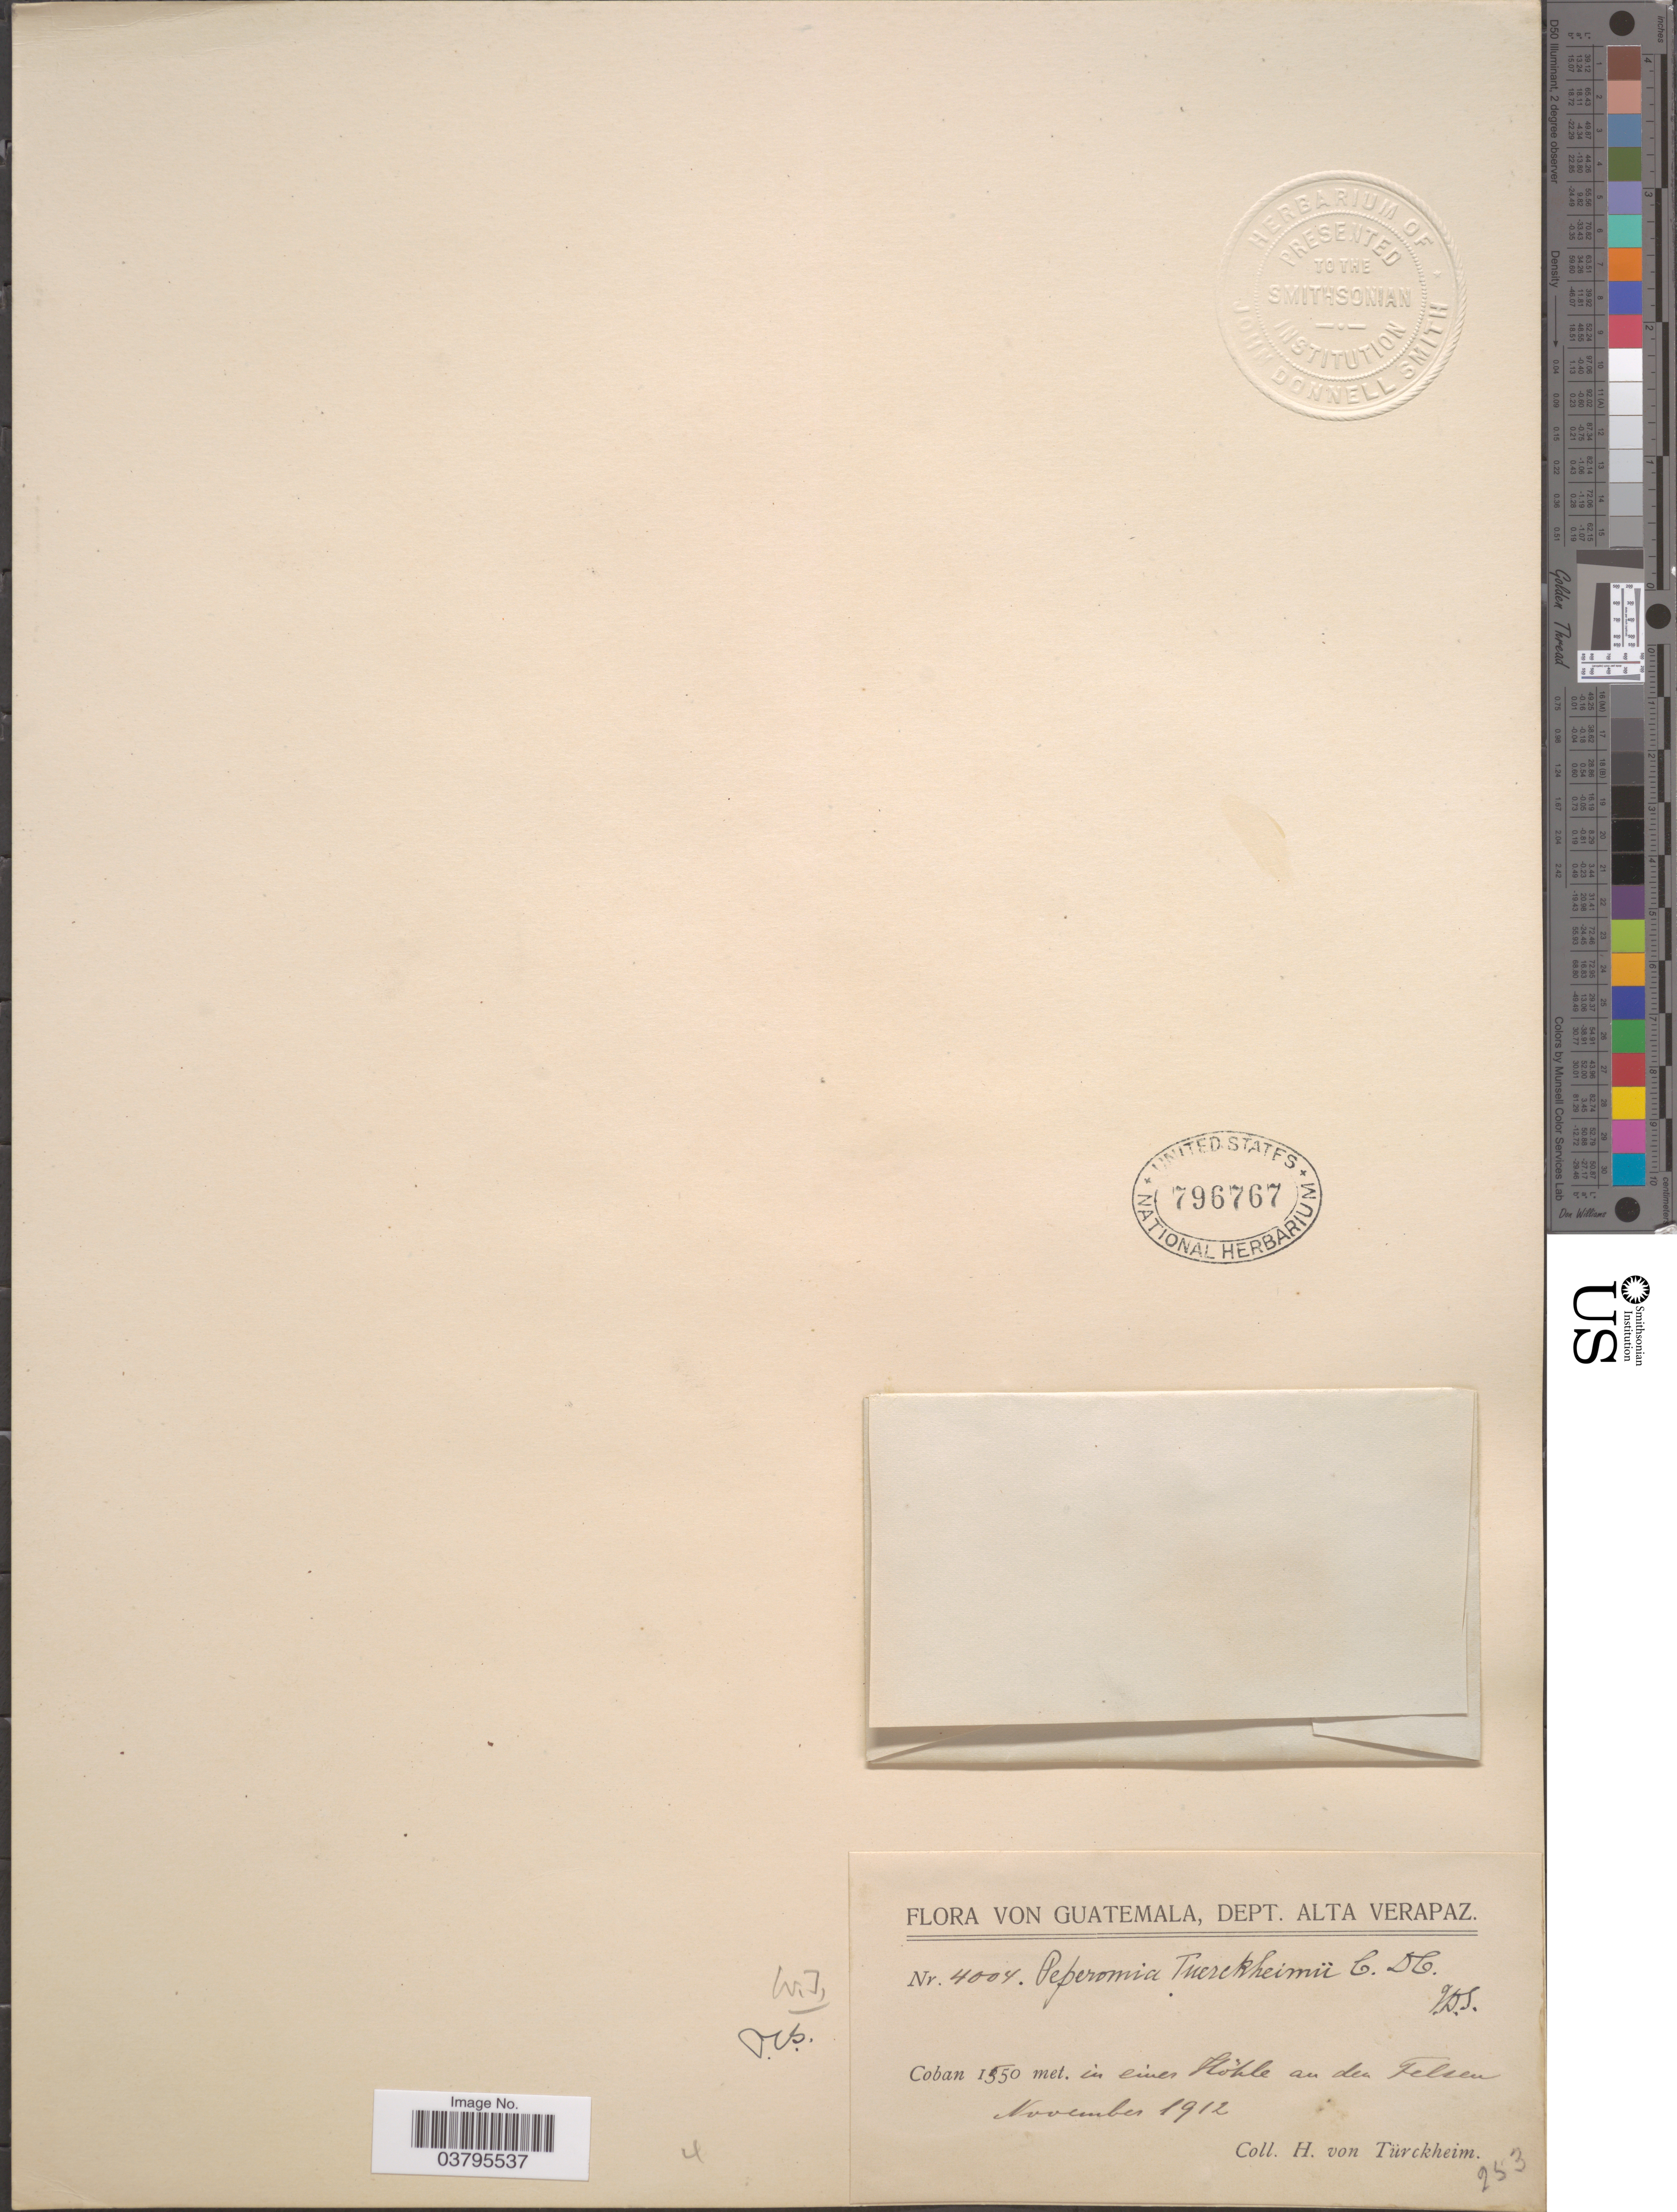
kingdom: Plantae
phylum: Tracheophyta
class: Magnoliopsida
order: Piperales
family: Piperaceae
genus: Peperomia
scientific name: Peperomia tuerckheimii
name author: C. DC.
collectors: H. von Türckheim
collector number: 4004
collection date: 1912-11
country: Guatemala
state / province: Alta Verapaz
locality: Dept. Alta Verapaz. Coban in einer Höhle au den Felsen.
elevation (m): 1550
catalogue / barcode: US 796767